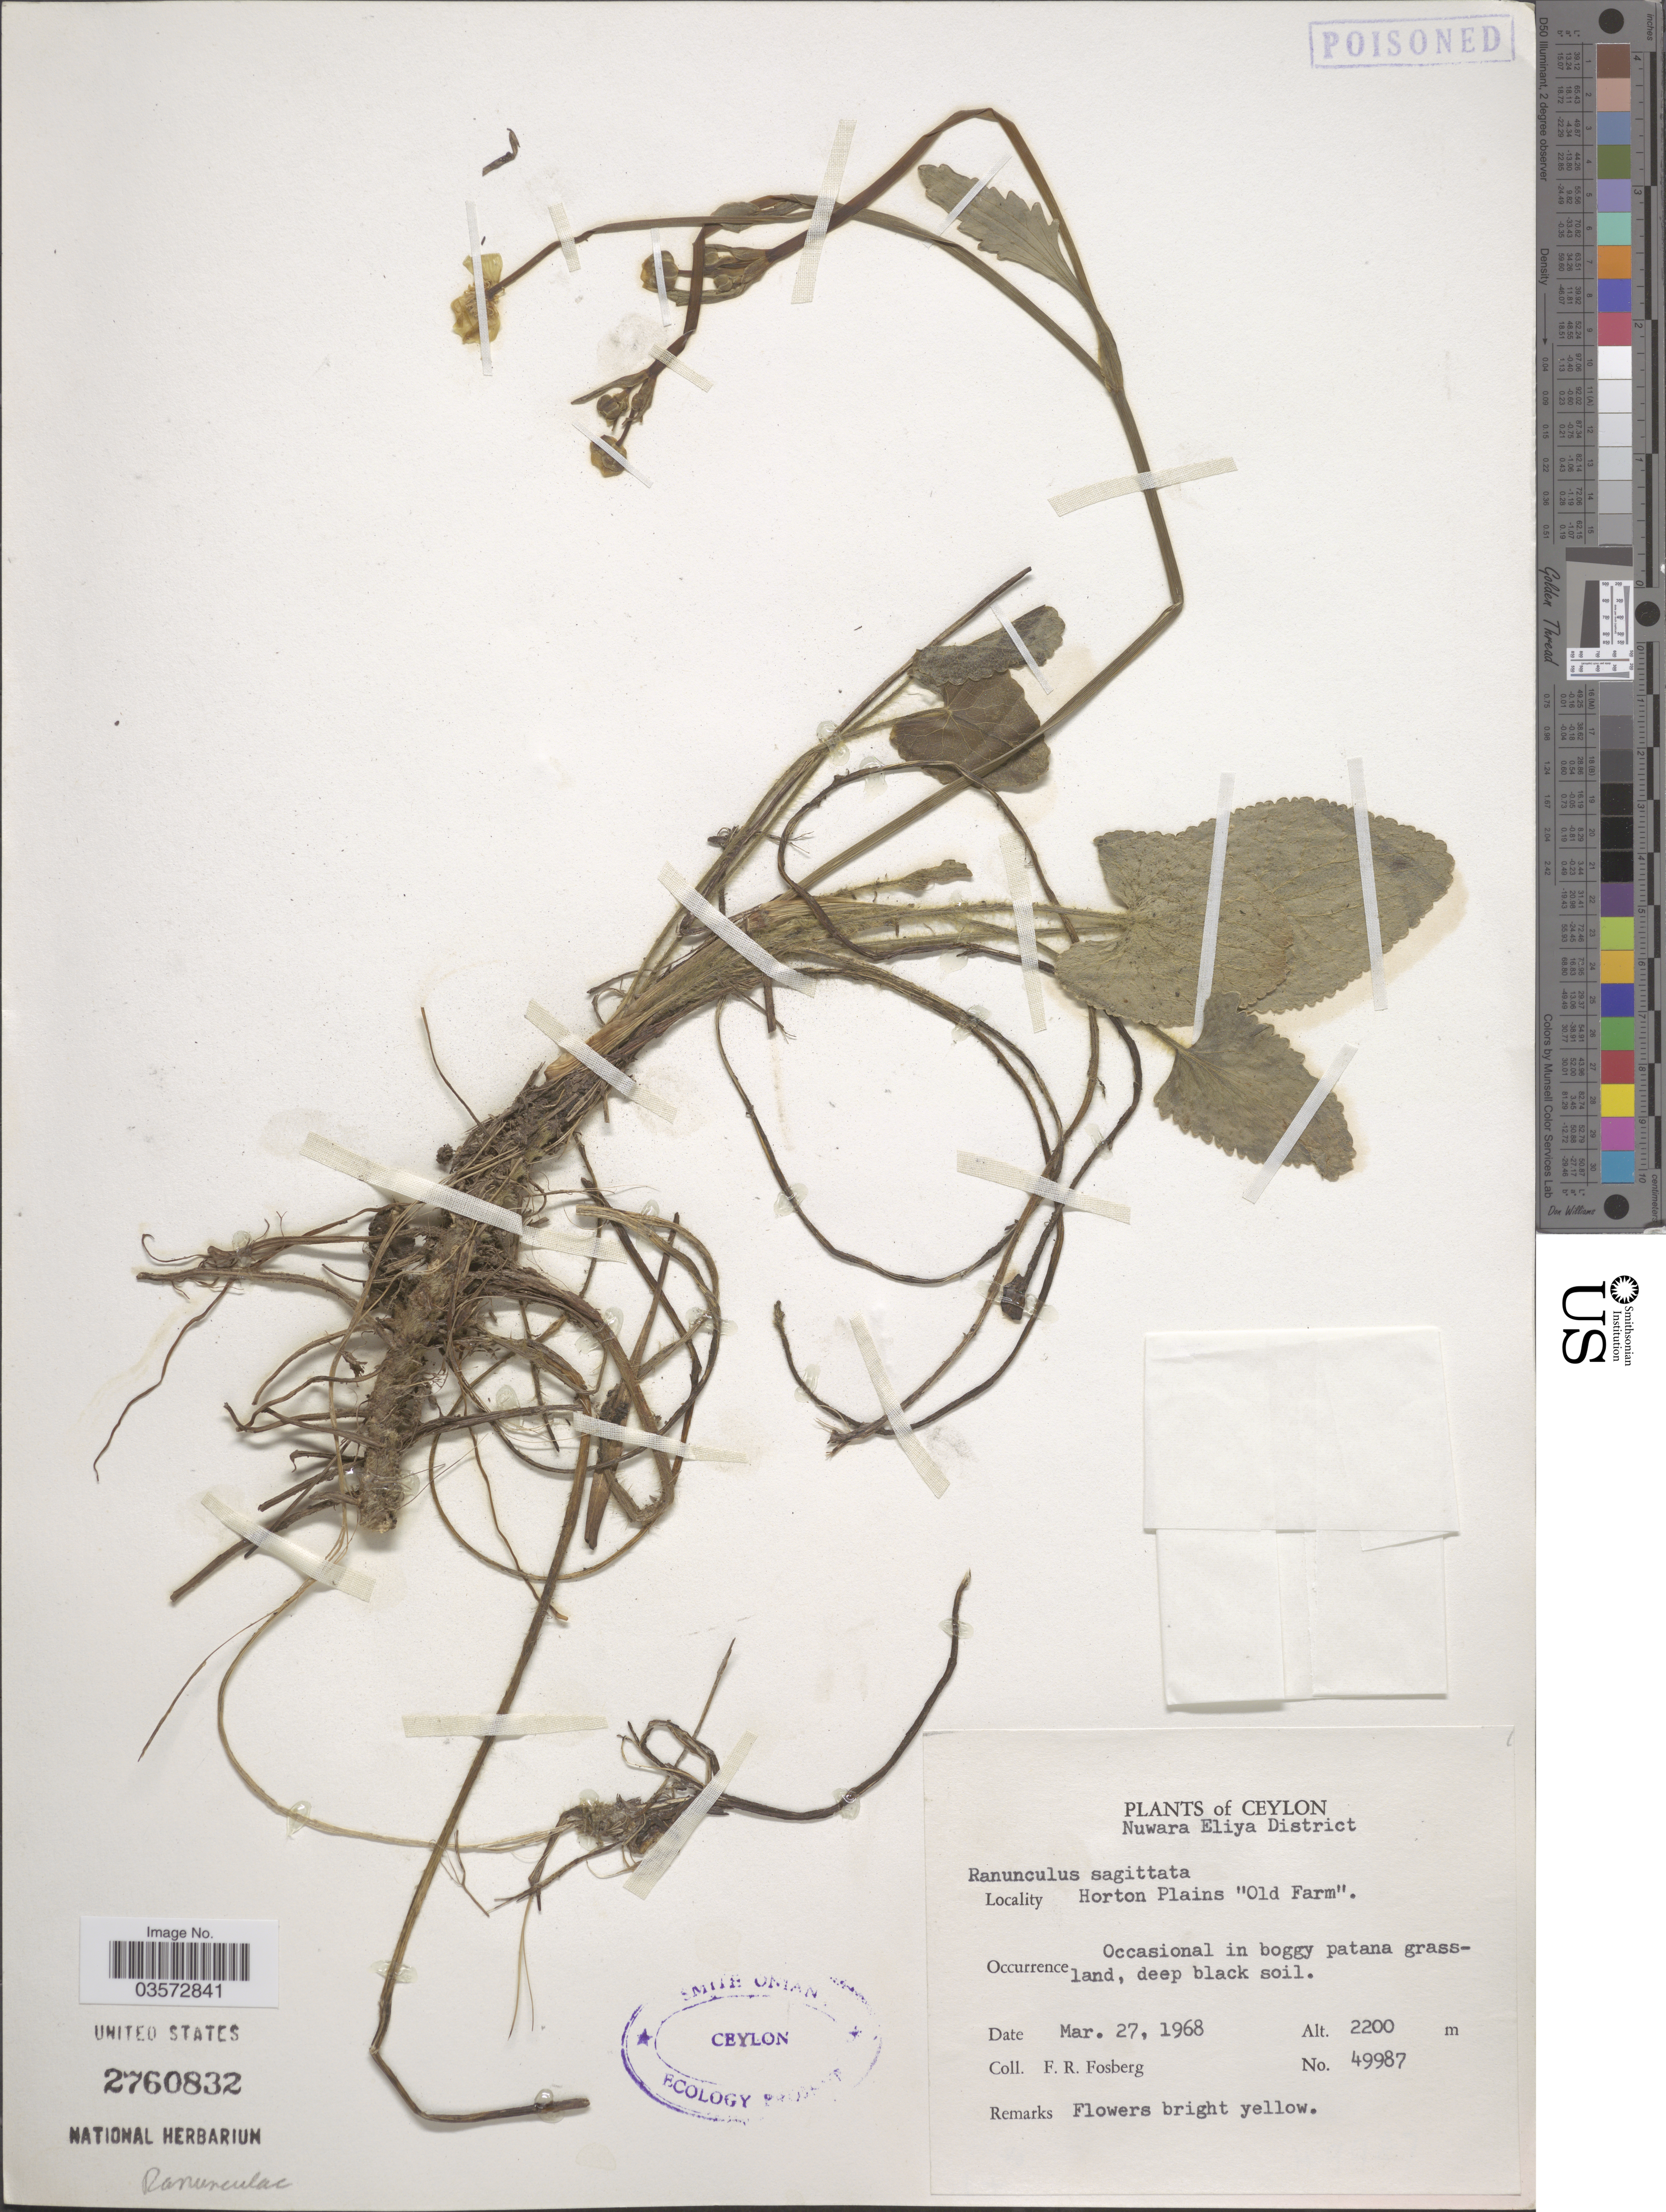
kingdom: Plantae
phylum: Tracheophyta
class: Magnoliopsida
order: Ranunculales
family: Ranunculaceae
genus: Ranunculus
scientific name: Ranunculus sagittifolius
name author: Hook.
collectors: F. R. Fosberg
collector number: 49987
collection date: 1968-03-27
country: Sri Lanka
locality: Ceylon. Nuwara Eliya District. Hoton Plains "Old Farm".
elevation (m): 2200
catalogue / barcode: US 2760832